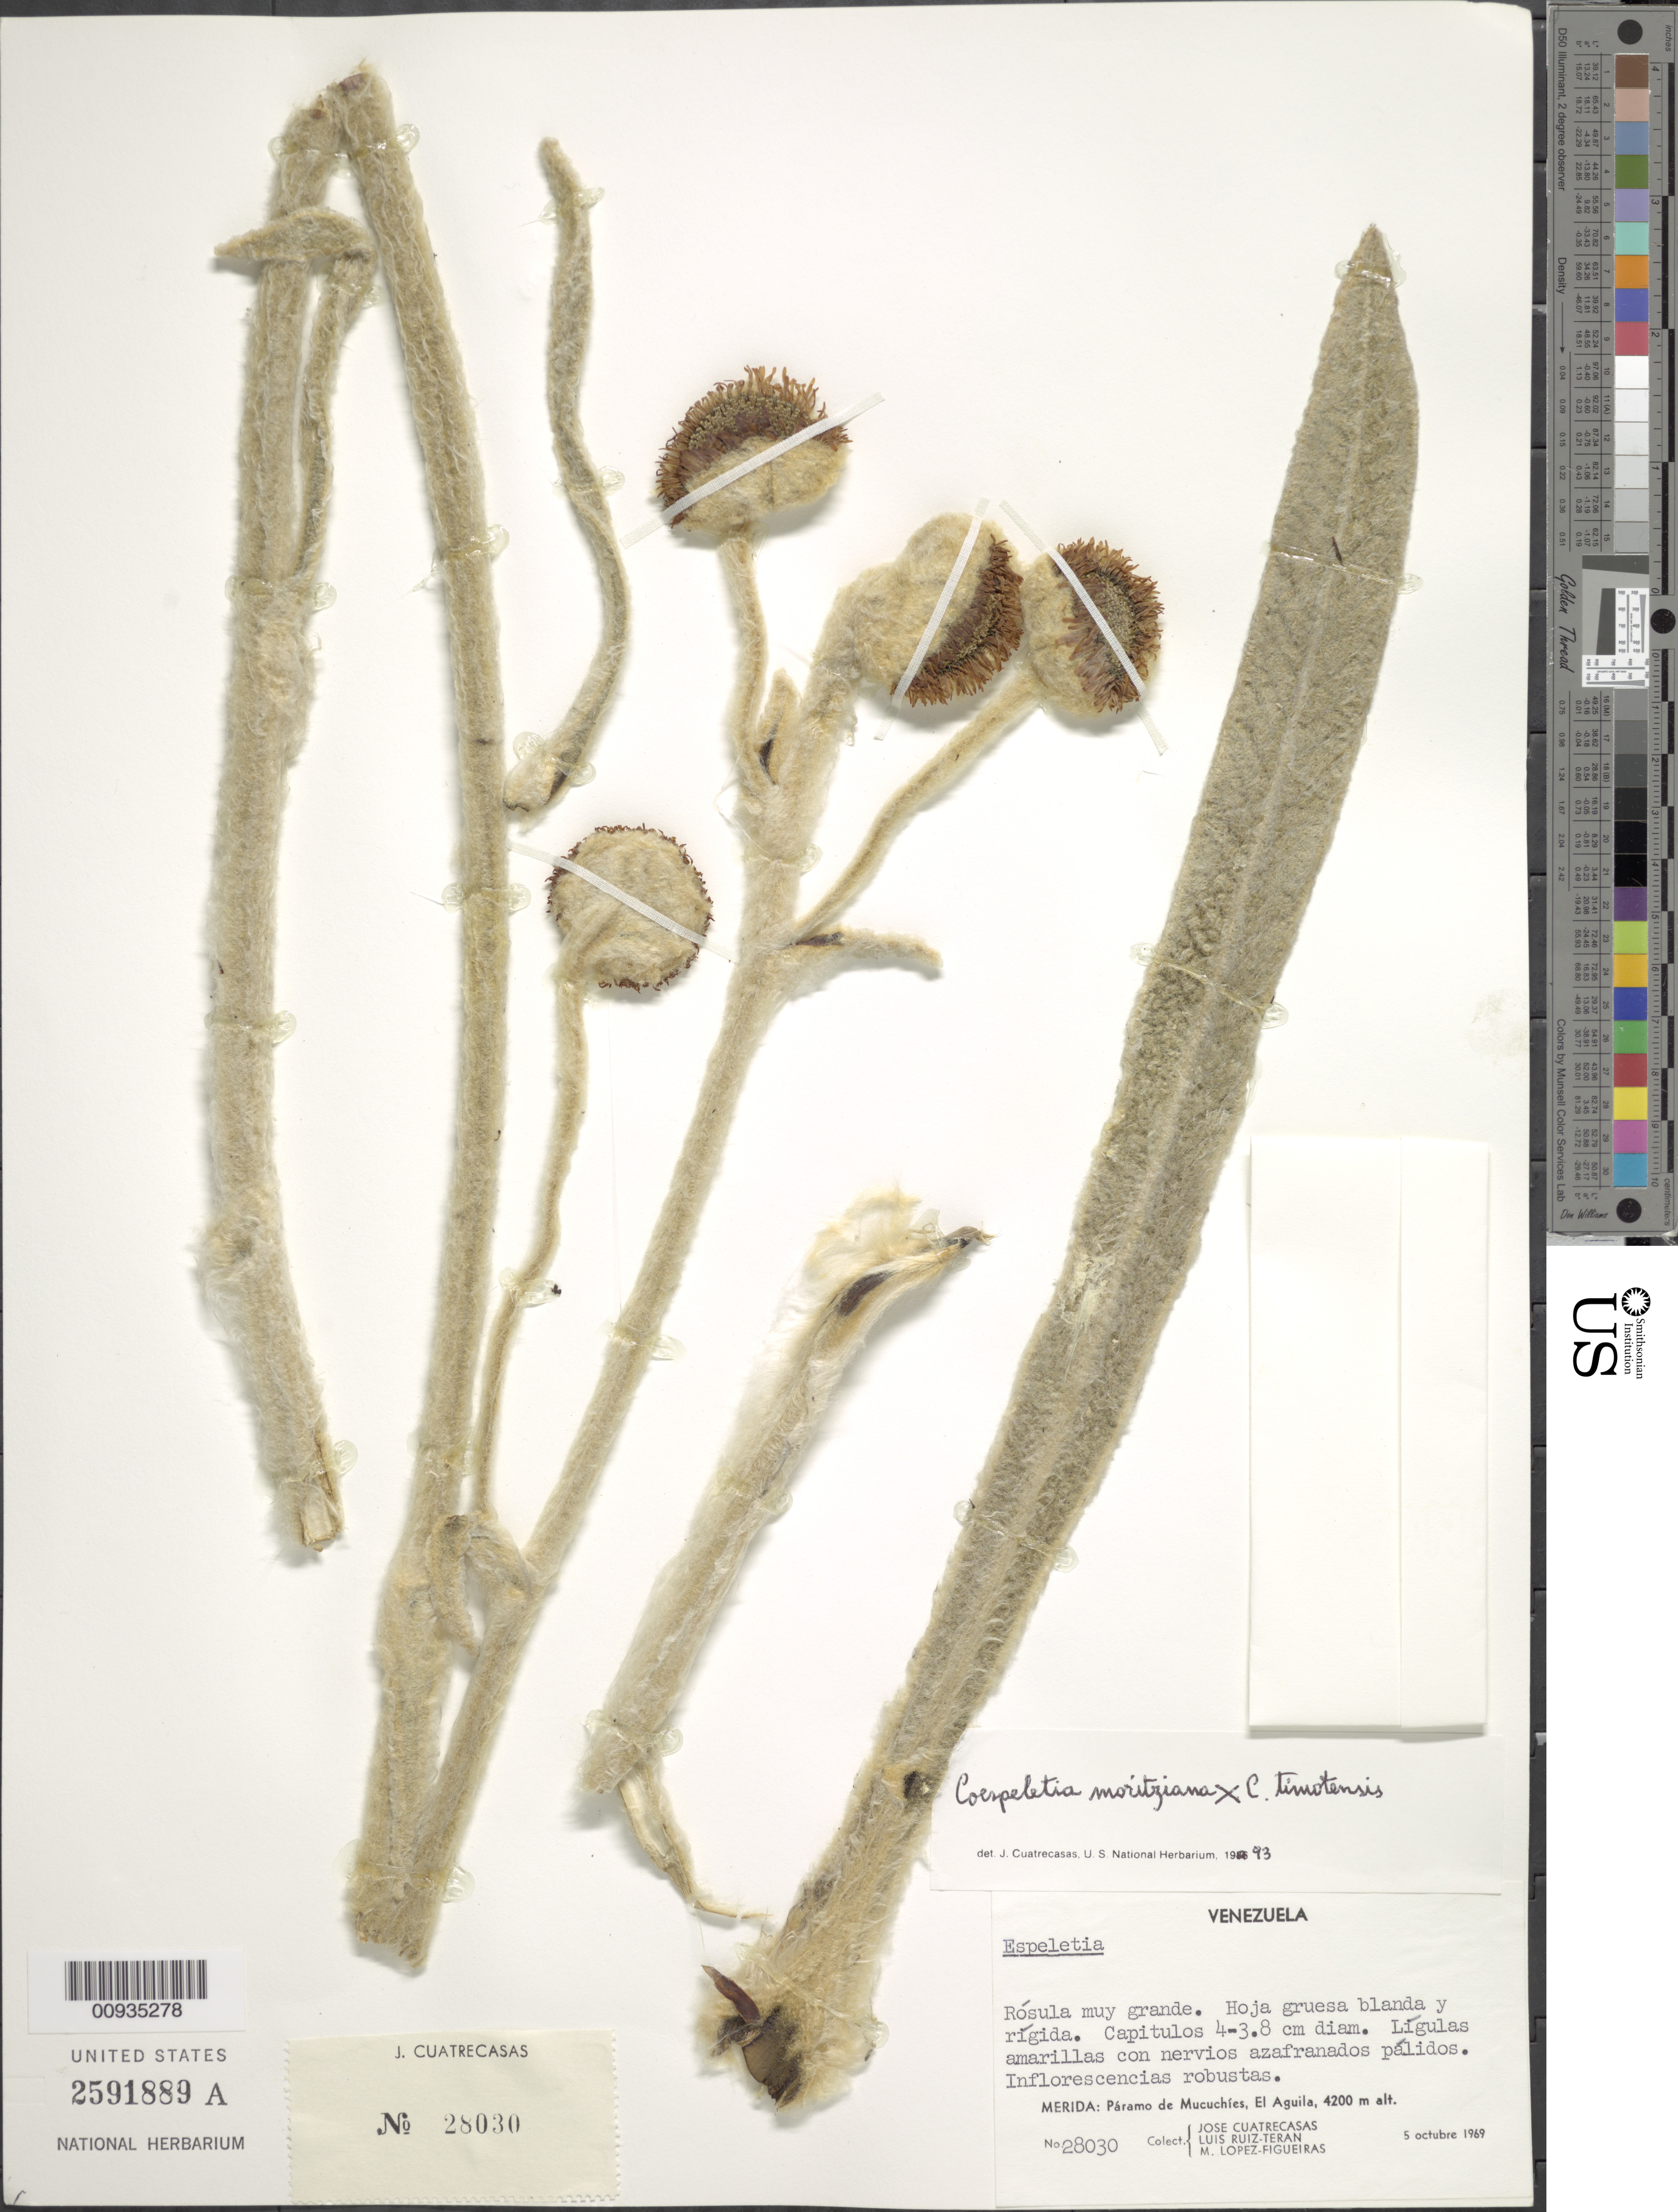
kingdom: Plantae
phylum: Tracheophyta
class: Magnoliopsida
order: Asterales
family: Asteraceae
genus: Coespeletia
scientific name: Coespeletia moritziana x C. timotensis (Cuatrec.) Cuatrec.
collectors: J. Cuatrecasas, L. E. Ruíz-Terán & M. López Figueiras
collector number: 28030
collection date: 1969-10-05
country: Venezuela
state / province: Mérida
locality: Páramo de Mucuchíes. El Águila.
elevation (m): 4200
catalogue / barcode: US 2591889A